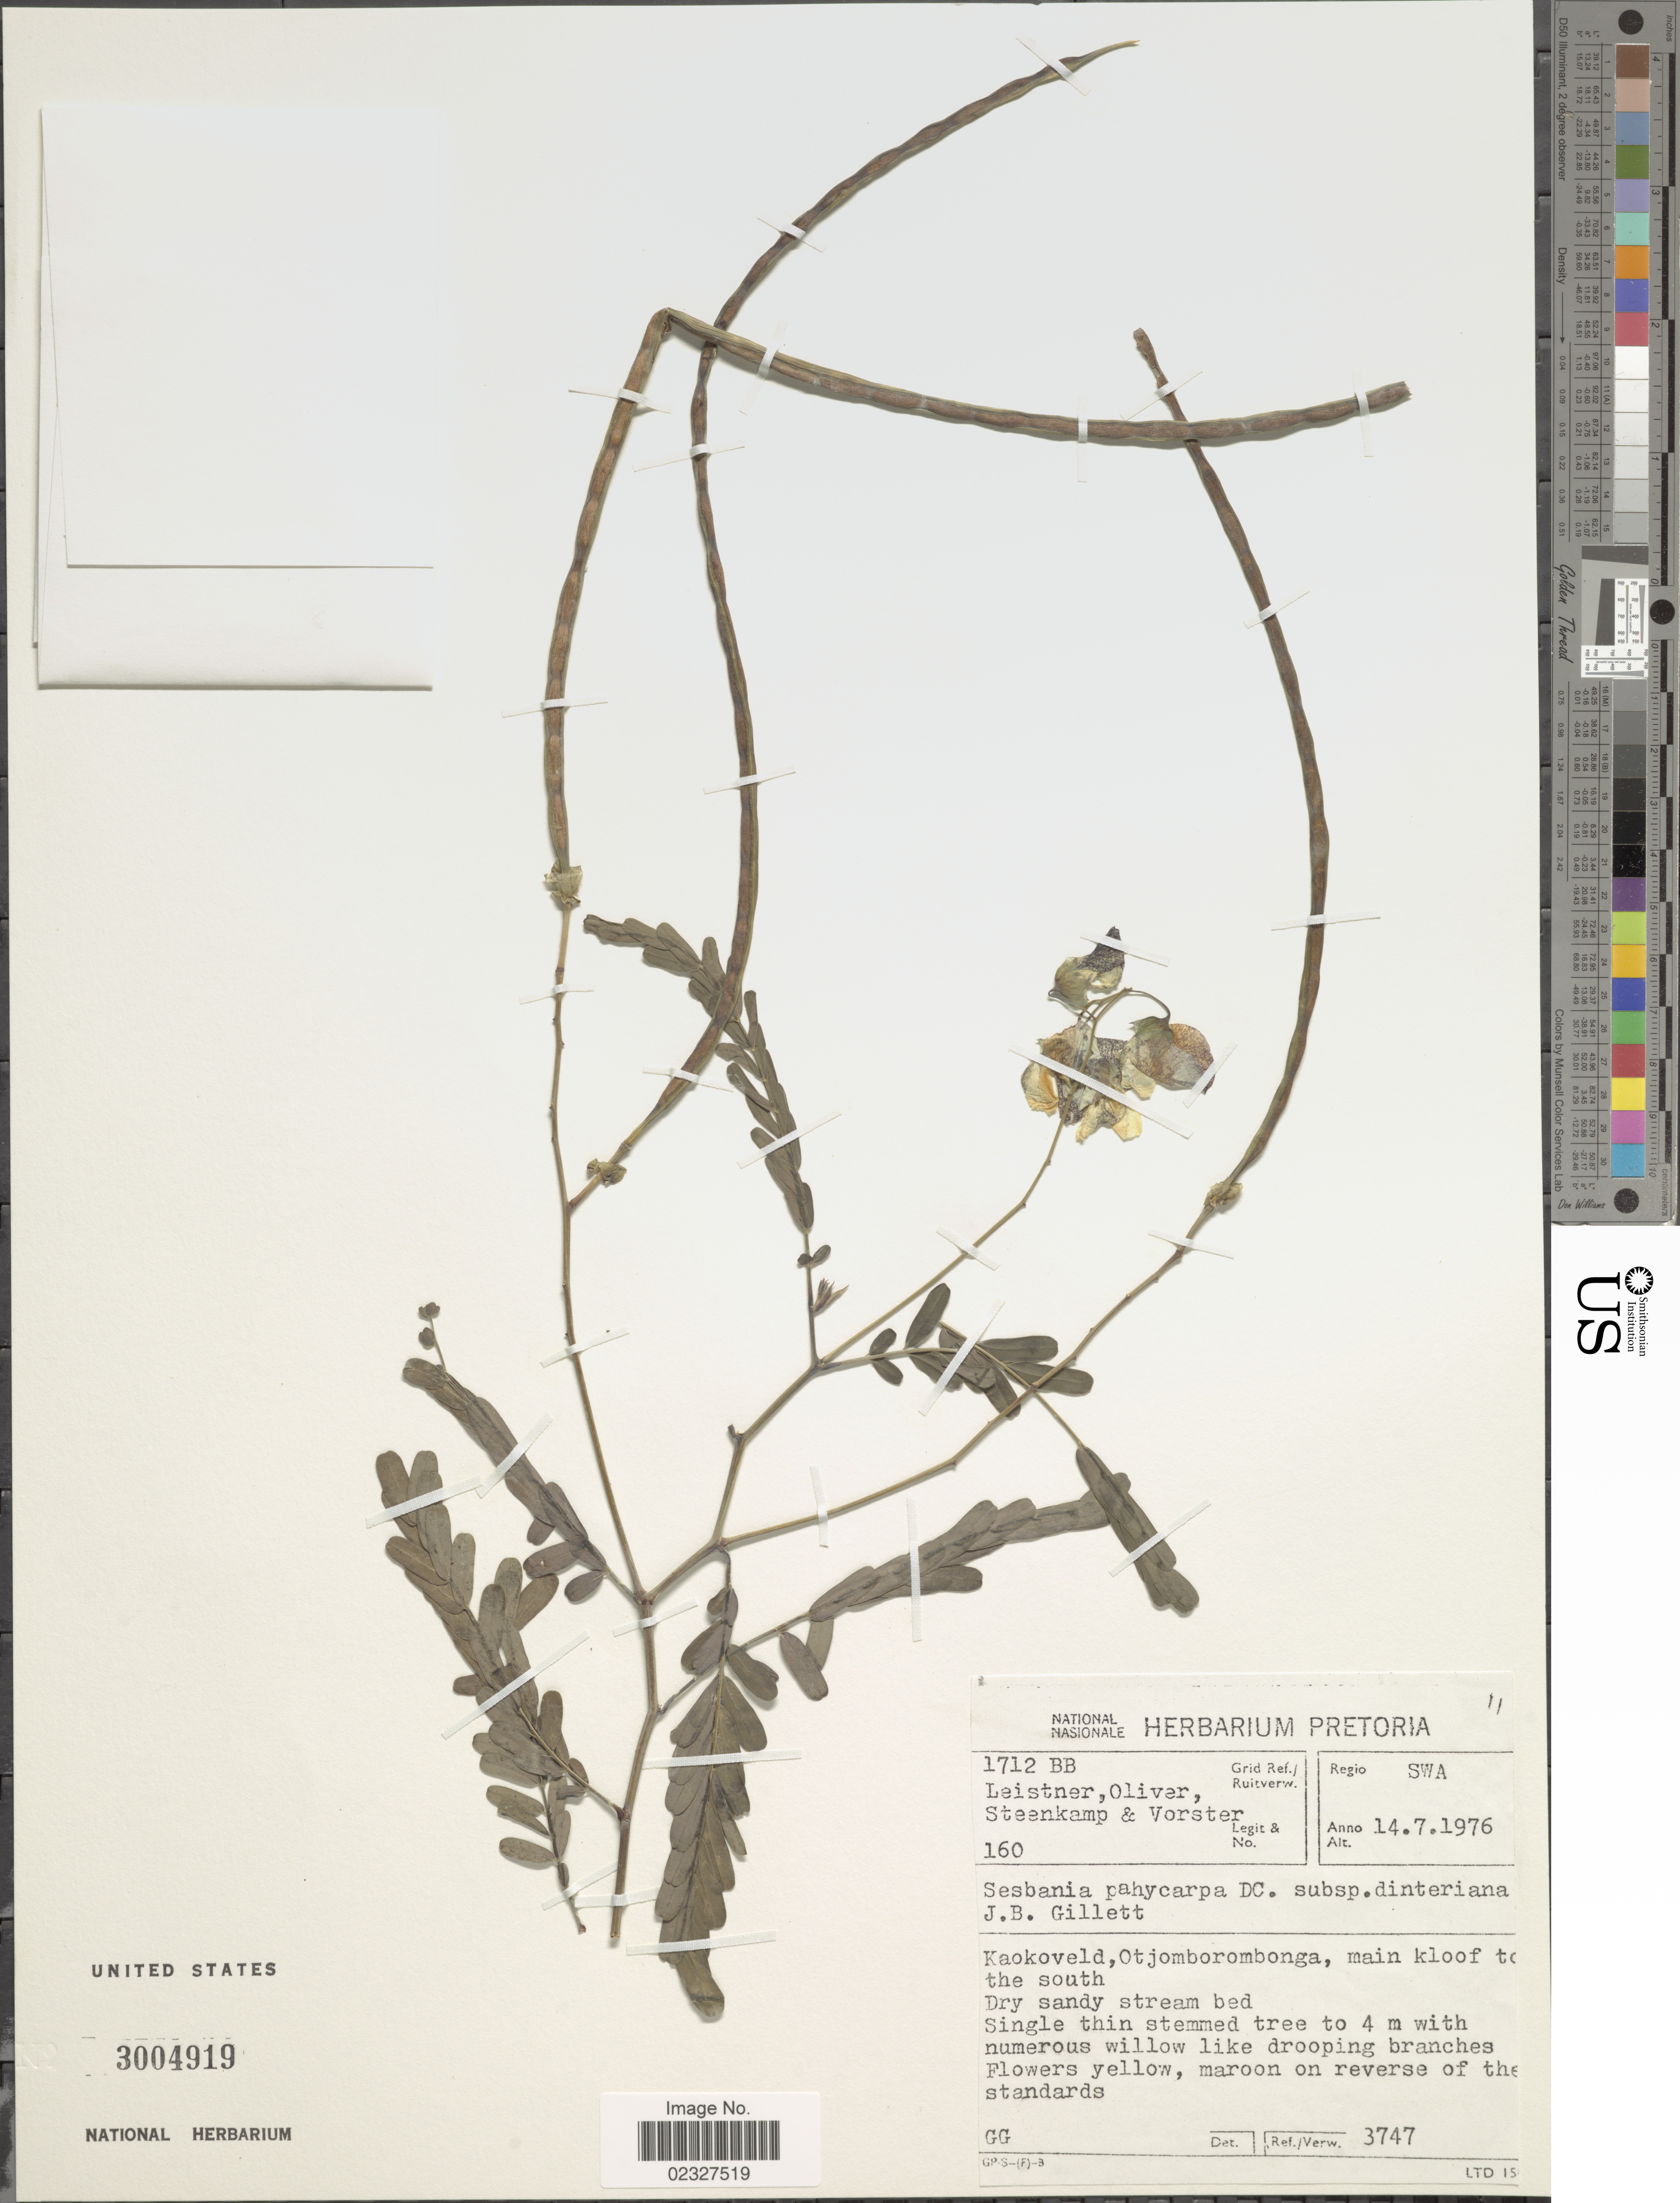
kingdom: Plantae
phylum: Tracheophyta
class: Magnoliopsida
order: Fabales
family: Fabaceae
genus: Sesbania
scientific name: Sesbania pachycarpa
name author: DC.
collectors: Leistner, Oliver, --, -- Steenkamp & -. Vorster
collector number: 160/1712BB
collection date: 1976-07-14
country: Australia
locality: SWA, Koakoveld, Otjomborombonga, main kloof to the south, dry sandy stream bed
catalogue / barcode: US 3004919